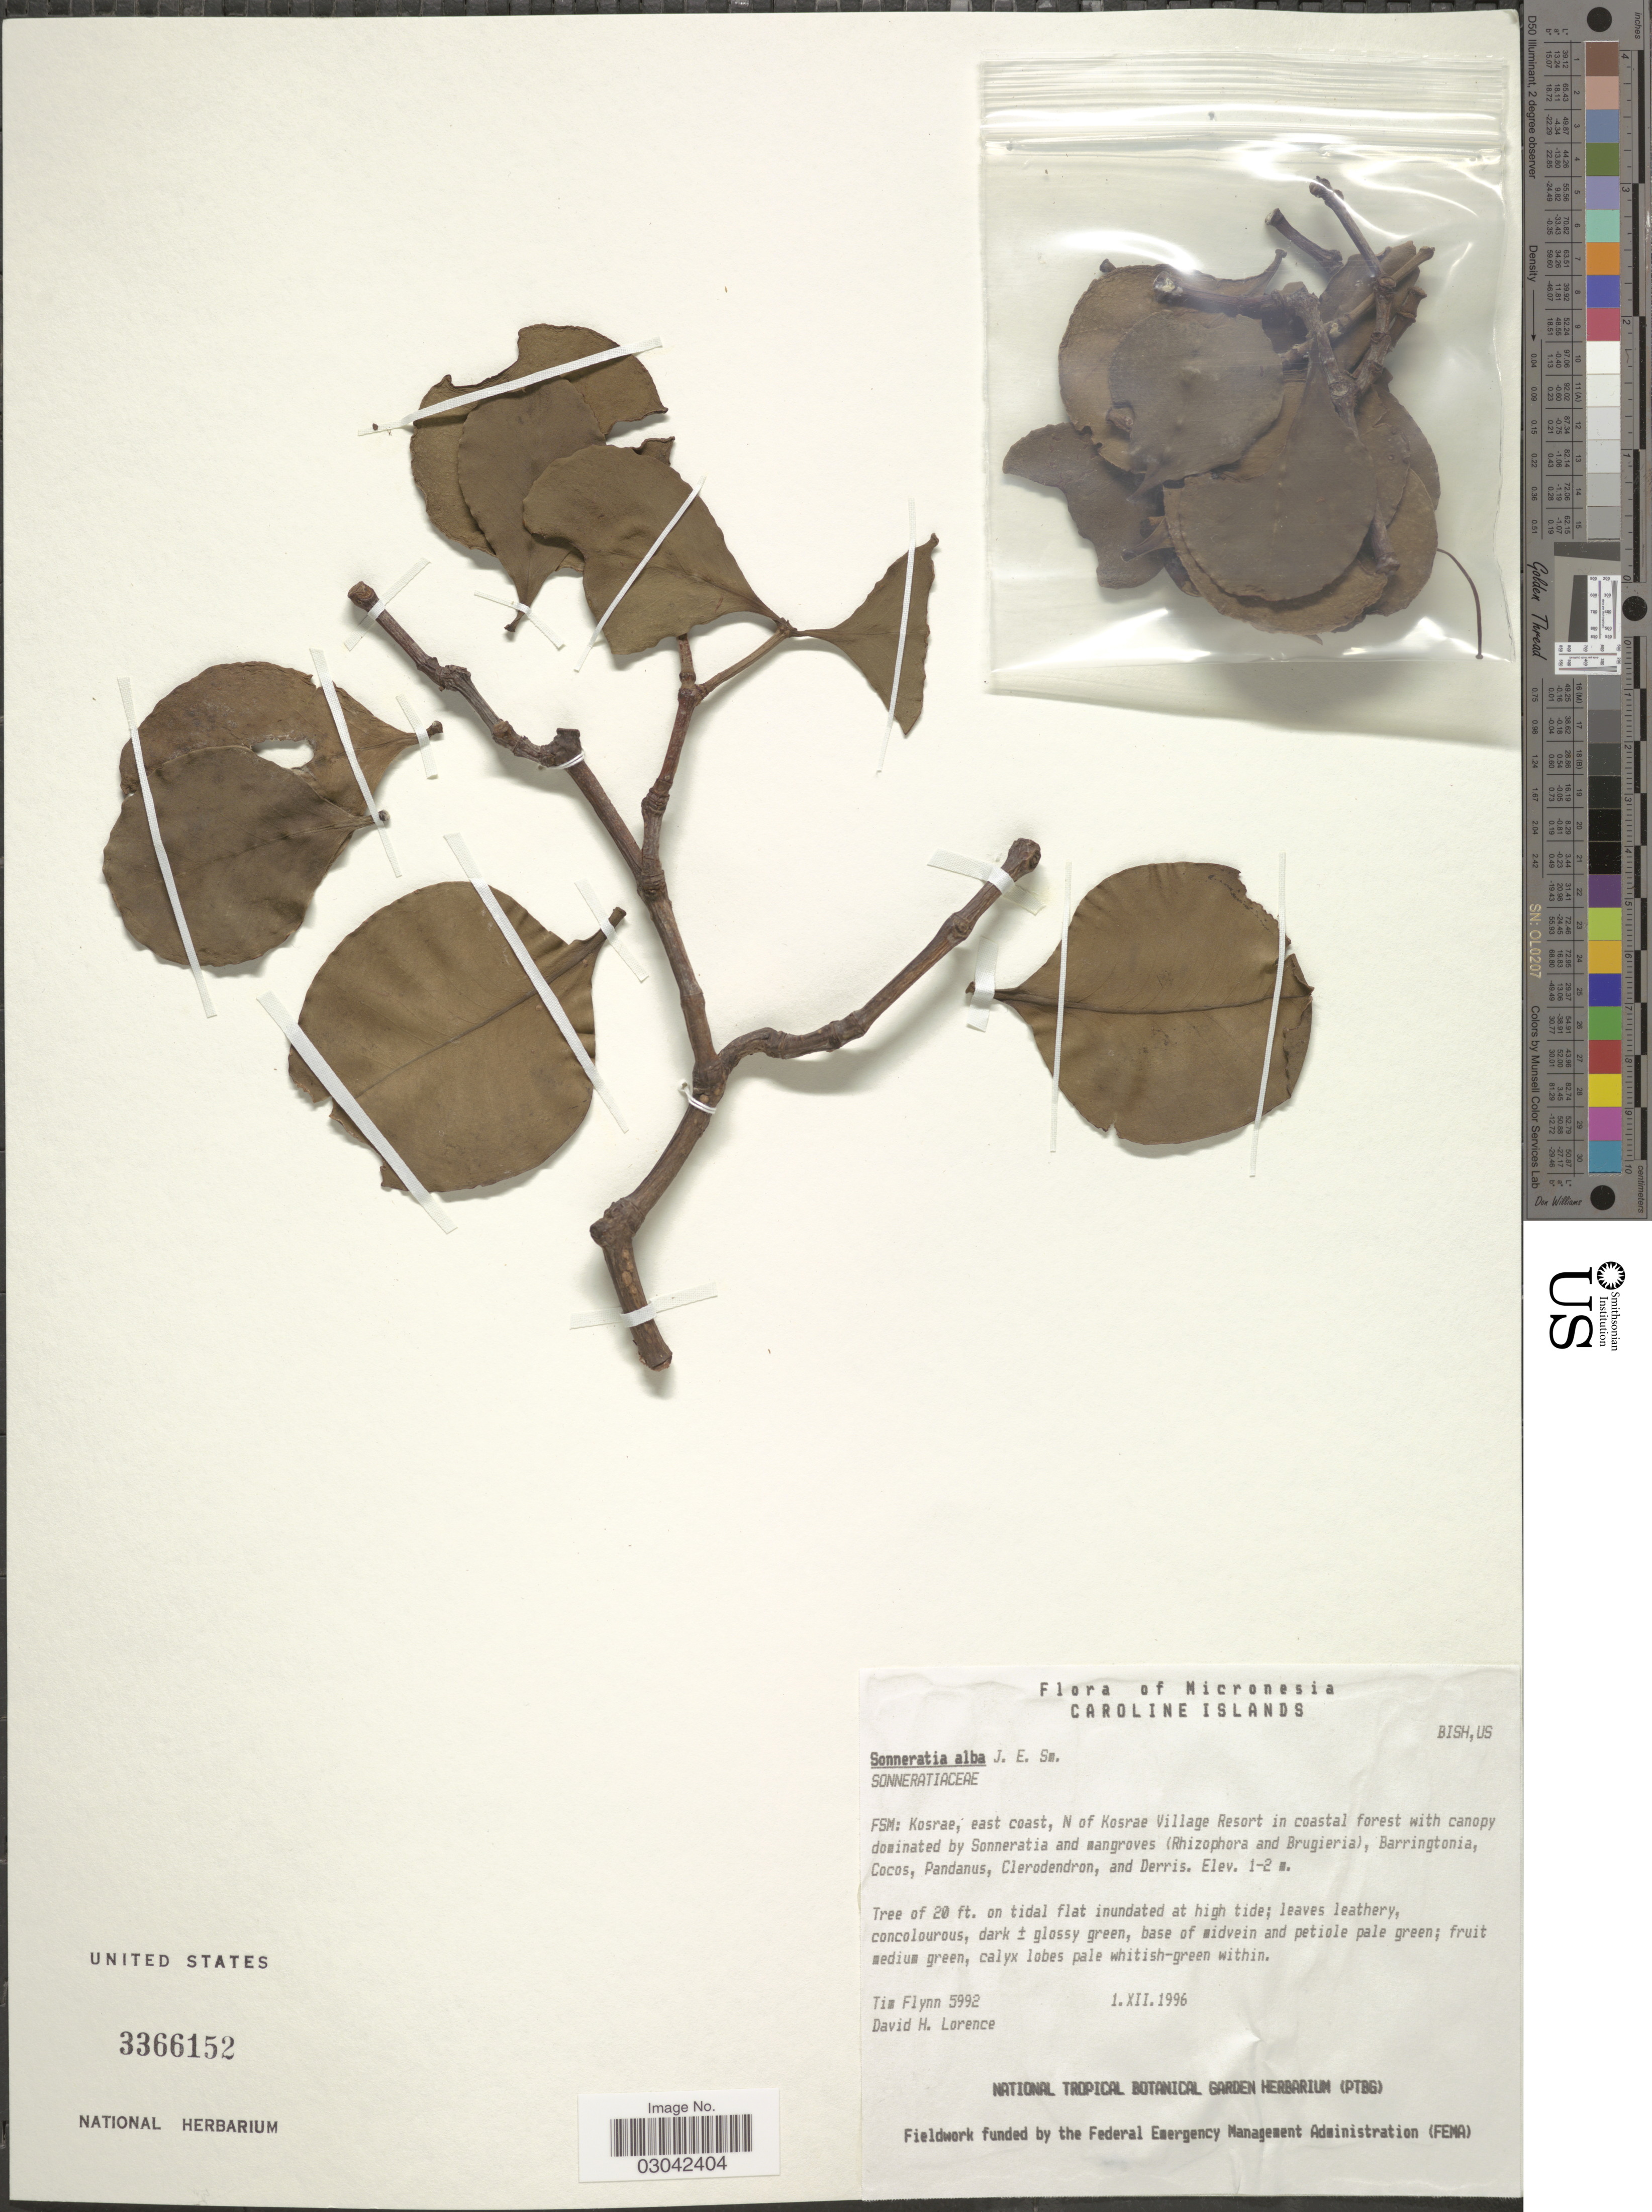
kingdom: Plantae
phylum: Tracheophyta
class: Magnoliopsida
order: Myrtales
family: Lythraceae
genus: Sonneratia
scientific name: Sonneratia alba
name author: Sm.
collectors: T. Flynn & D. Lorence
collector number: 5992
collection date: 1996-12-01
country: Micronesia, Federated States of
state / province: Kosrae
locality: Micronesia. Caroline Islands. FSM: Kosrae, east coast, N of Kosrae Village Resort in coastal forest.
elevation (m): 1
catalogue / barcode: US 3366152